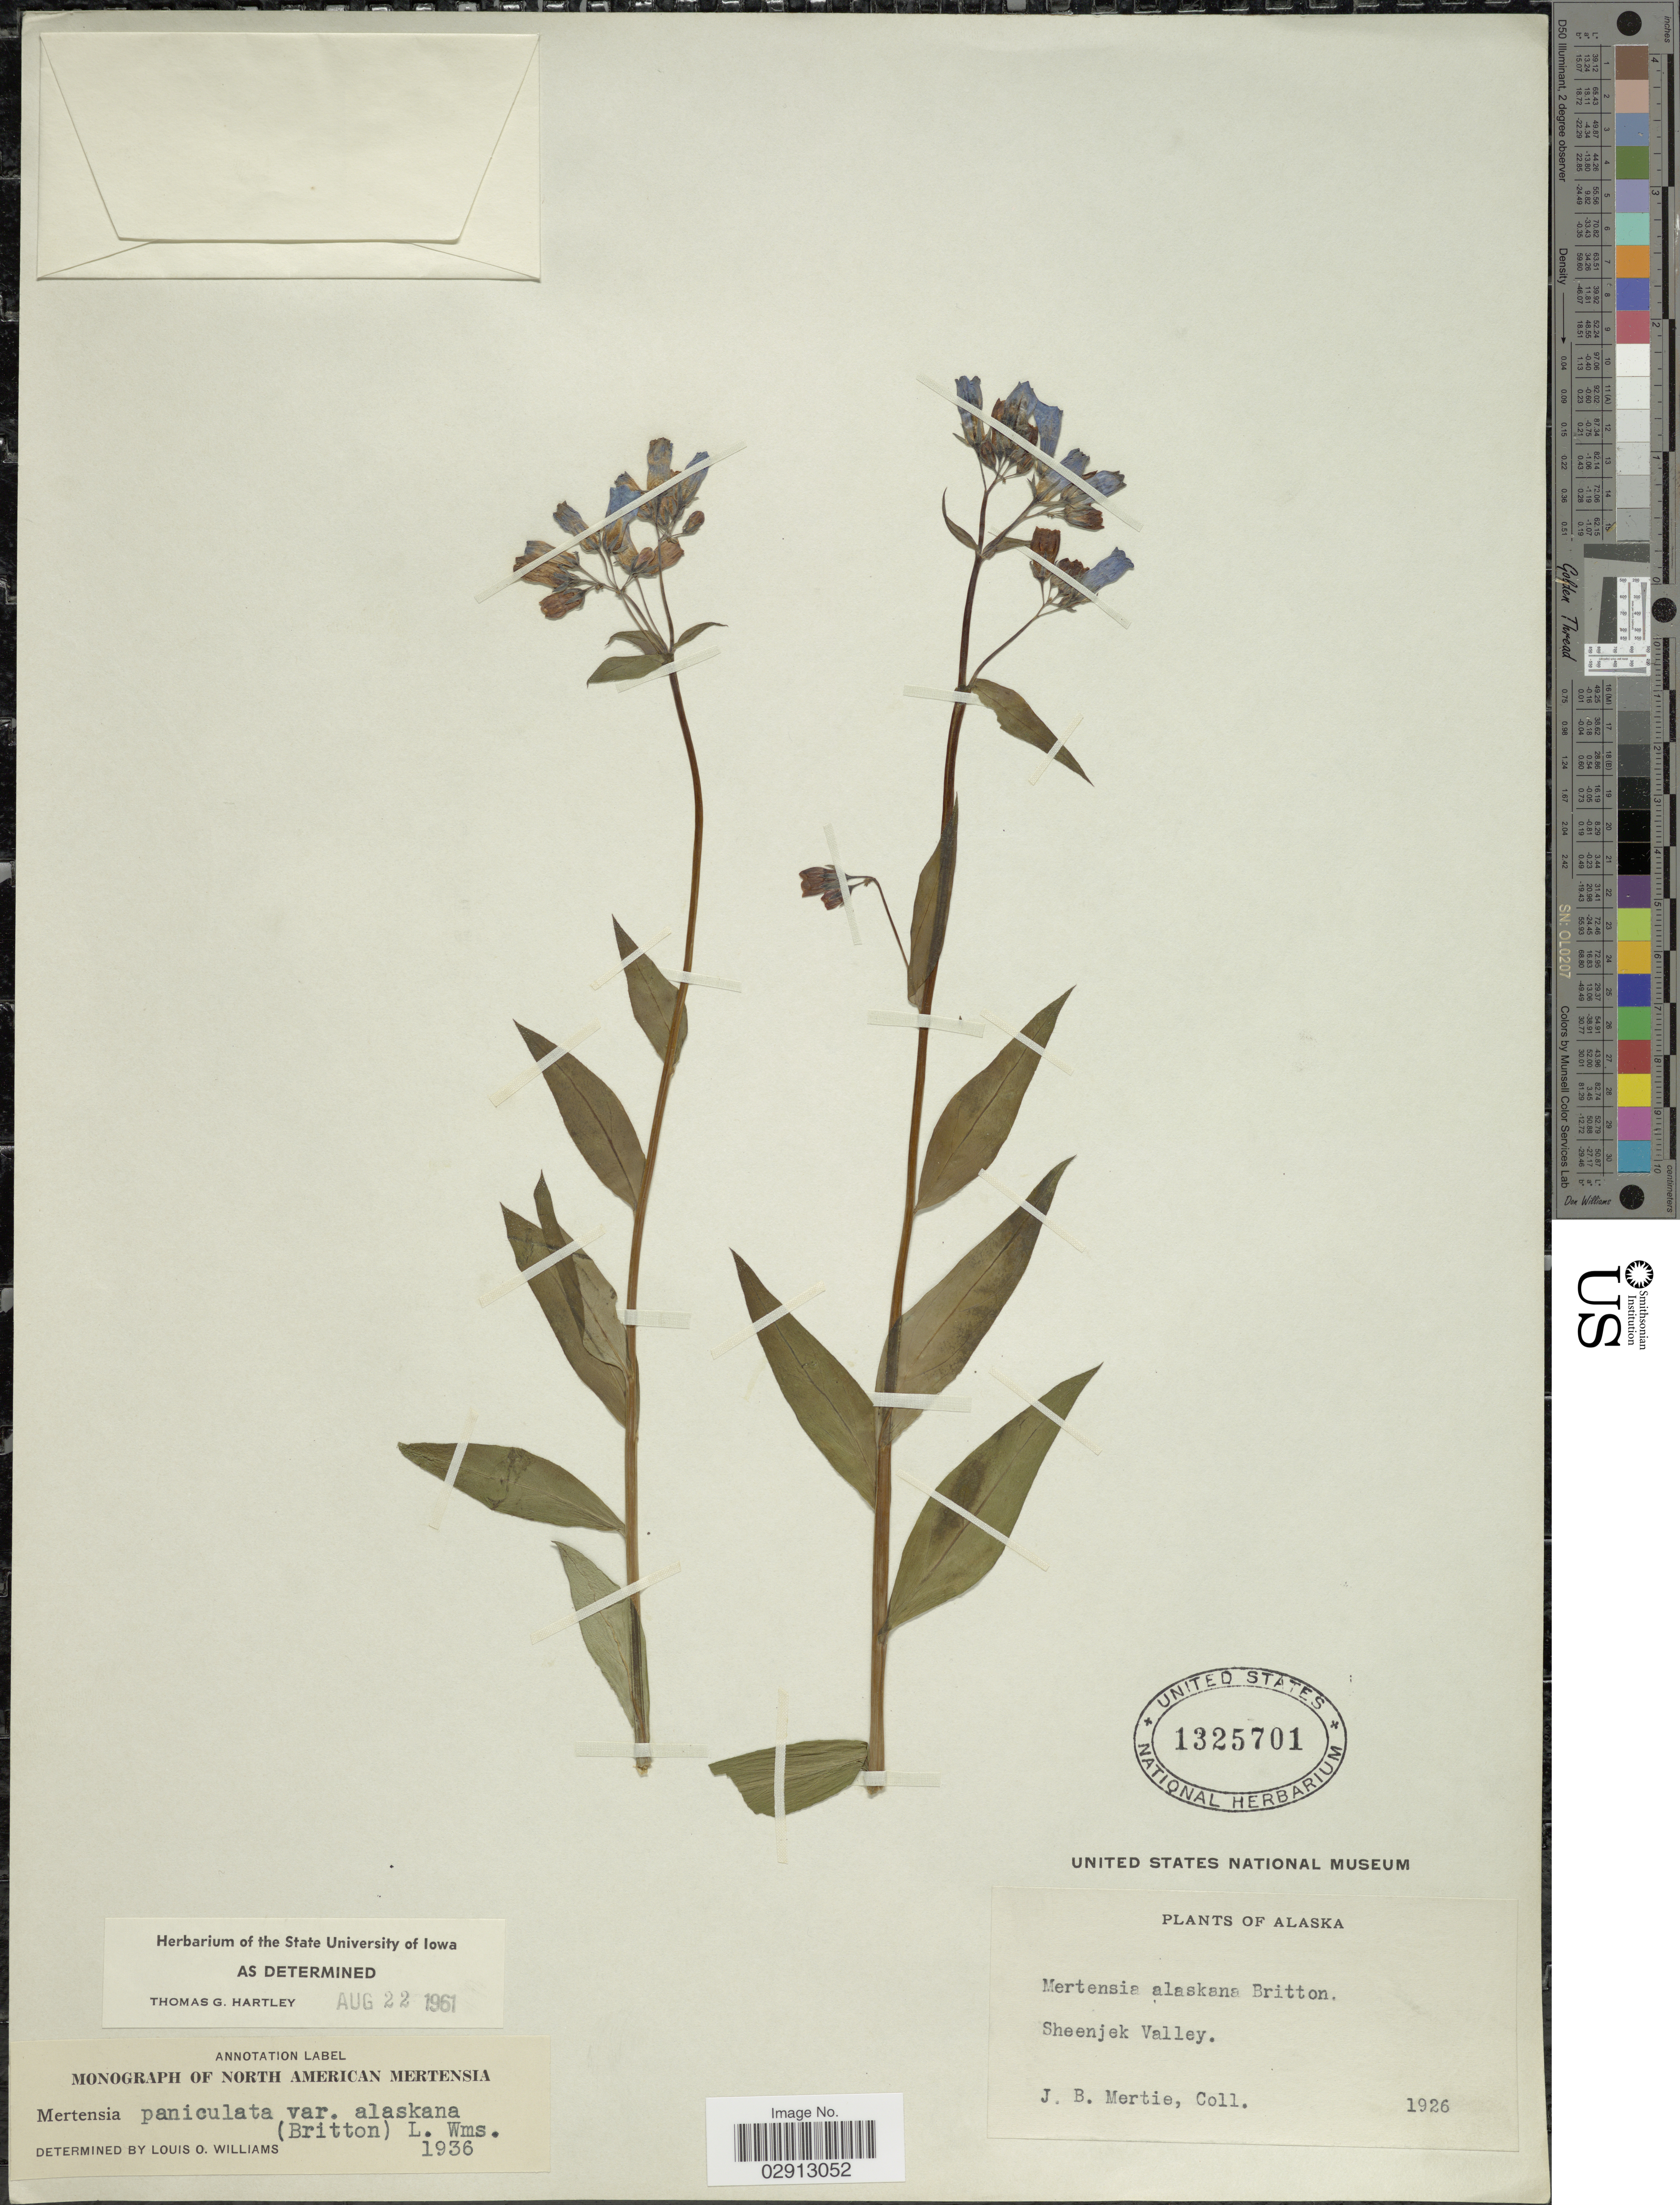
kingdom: Plantae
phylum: Tracheophyta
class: Magnoliopsida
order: Boraginales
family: Boraginaceae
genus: Mertensia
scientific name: Mertensia paniculata var. alaskana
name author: (Britton) L.O. Williams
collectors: J. Mertie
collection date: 1926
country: United States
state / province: Alaska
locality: Alaska. Sheenjek Valley.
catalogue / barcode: US 1325701